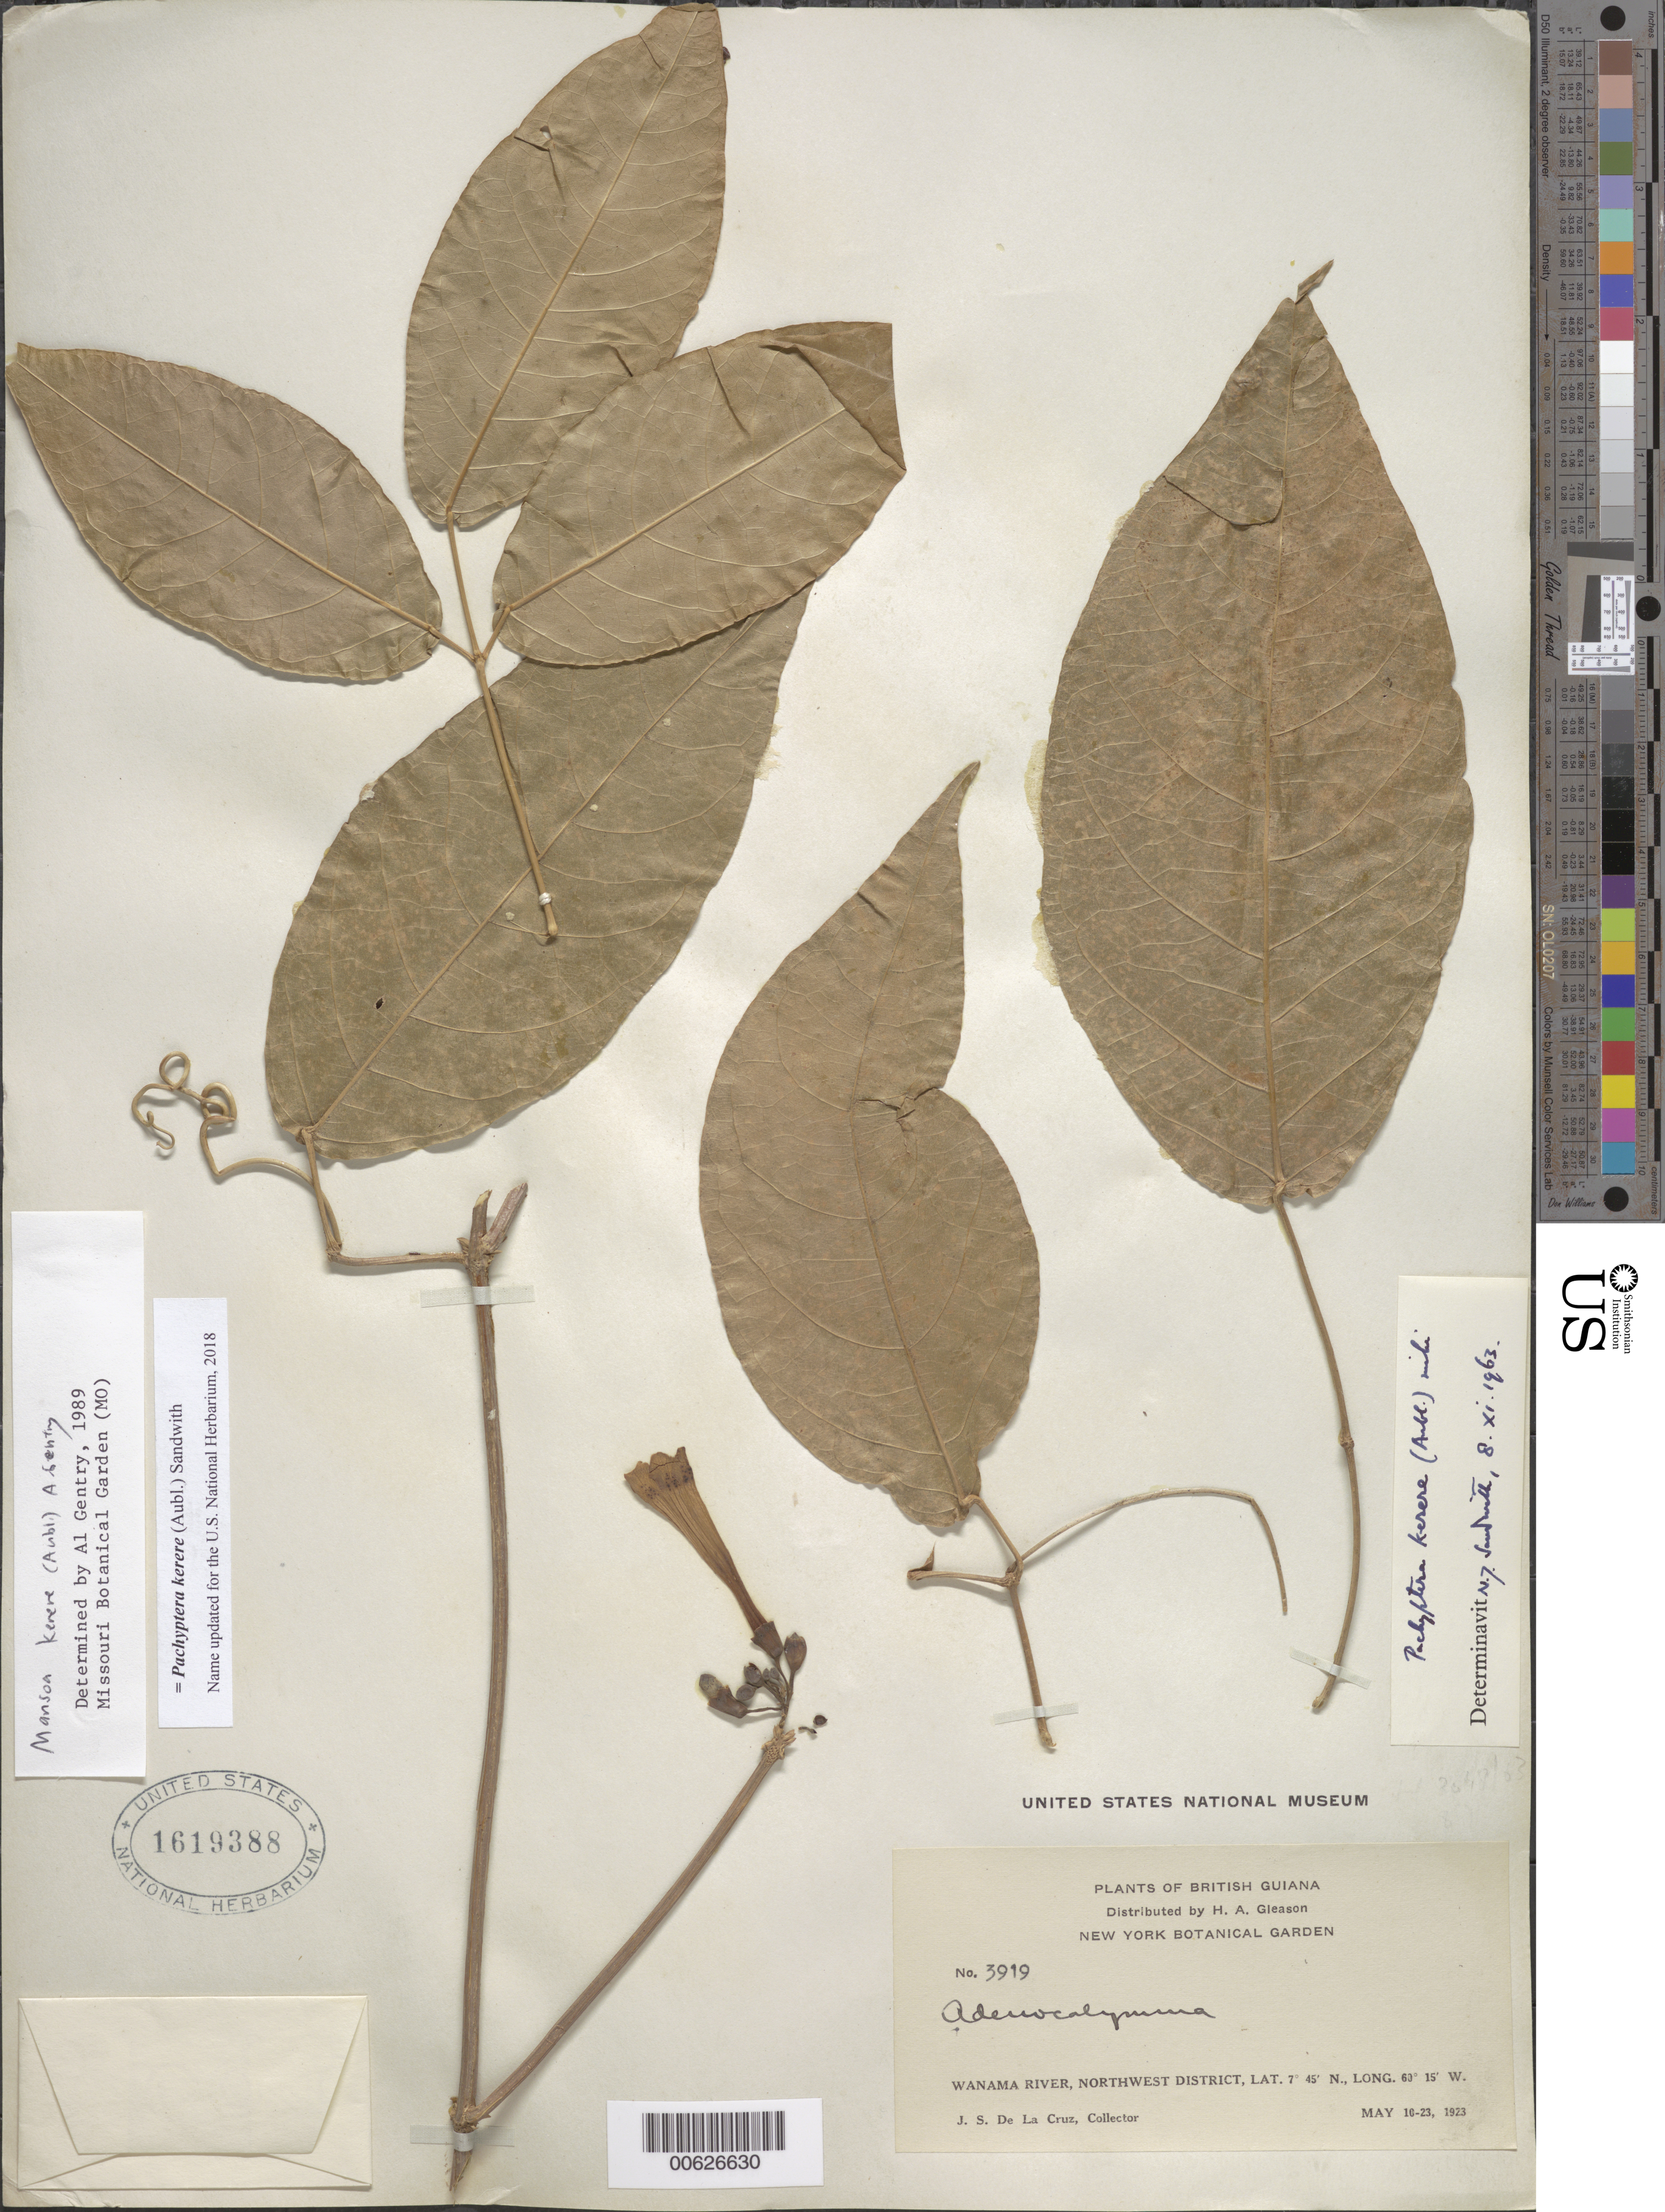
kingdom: Plantae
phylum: Tracheophyta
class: Magnoliopsida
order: Lamiales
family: Bignoniaceae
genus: Pachyptera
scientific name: Pachyptera kerere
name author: (Aubl.) Sandwith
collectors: J. S. de la Cruz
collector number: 3919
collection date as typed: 10-May-23 to 23-May-23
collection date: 1923-05-10/1923-05-23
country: Guyana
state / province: Barima-Waini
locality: Wanama R., NW District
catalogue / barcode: US 1619388